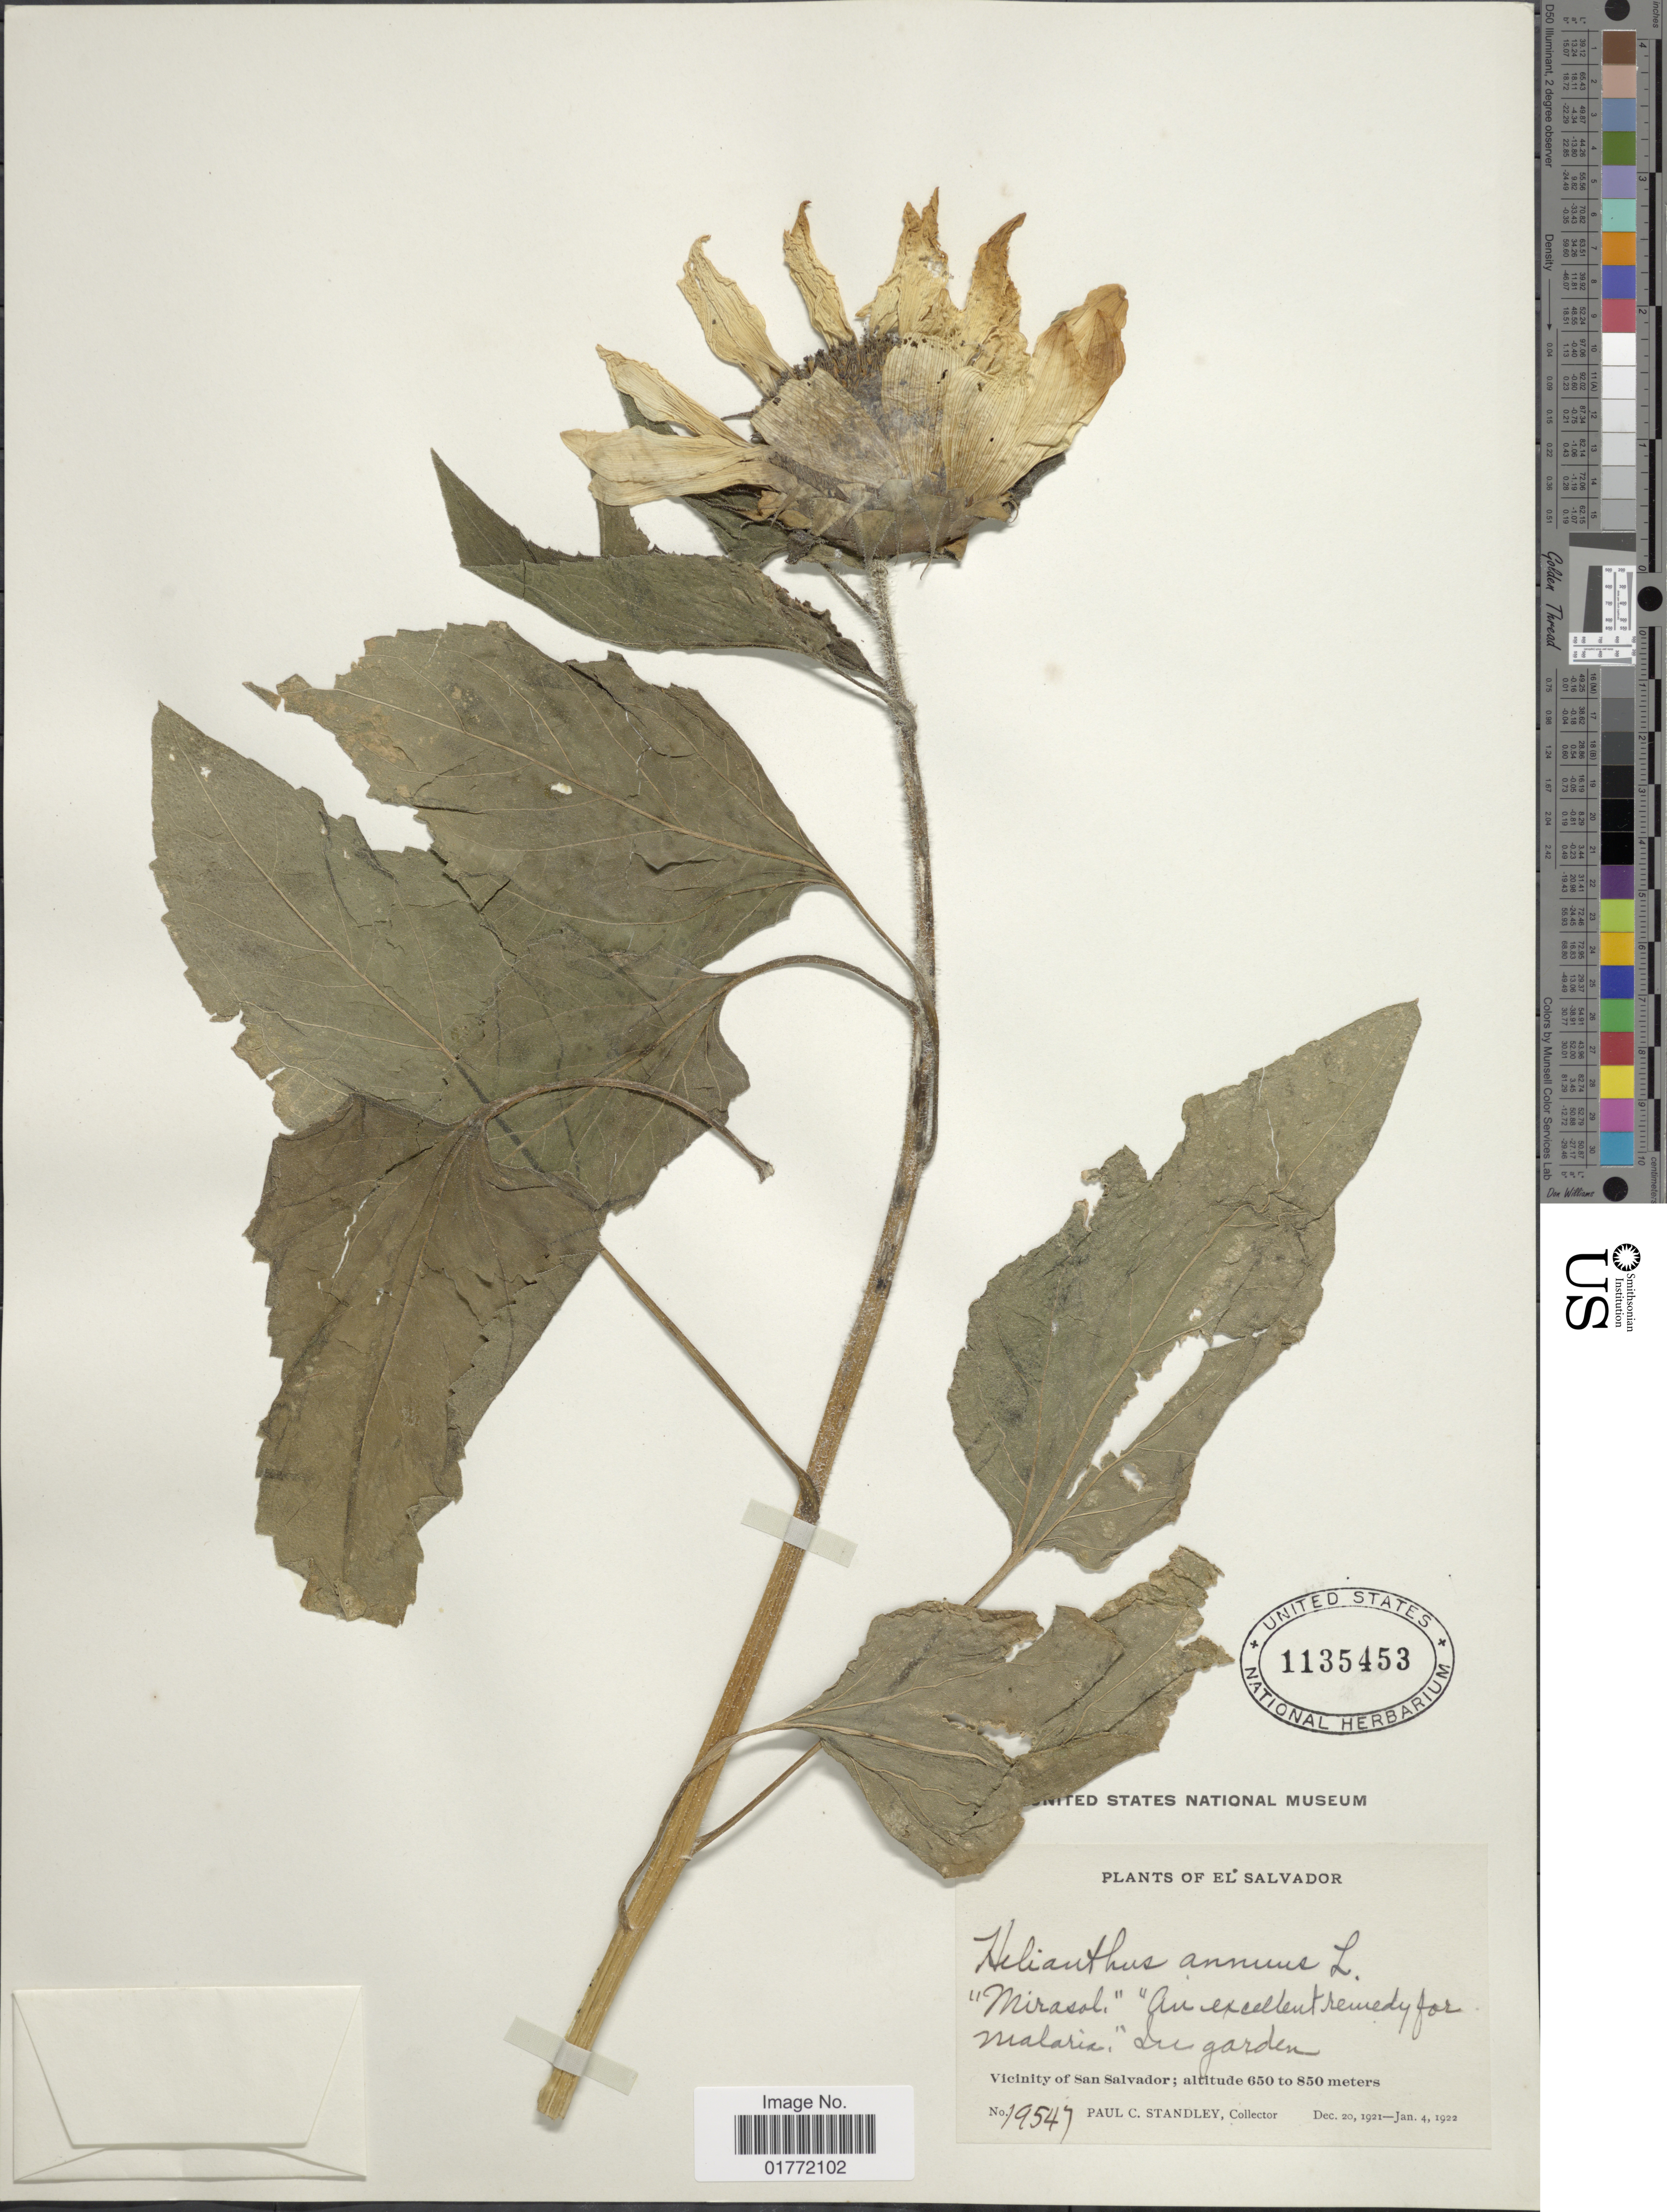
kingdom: Plantae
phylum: Tracheophyta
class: Magnoliopsida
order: Asterales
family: Asteraceae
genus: Helianthus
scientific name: Helianthus annuus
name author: L.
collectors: P. C. Standley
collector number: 19547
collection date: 1921-12-20/1922-01-04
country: El Salvador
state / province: San Salvador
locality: Vicinity of San Salvador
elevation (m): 650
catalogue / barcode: US 1135453